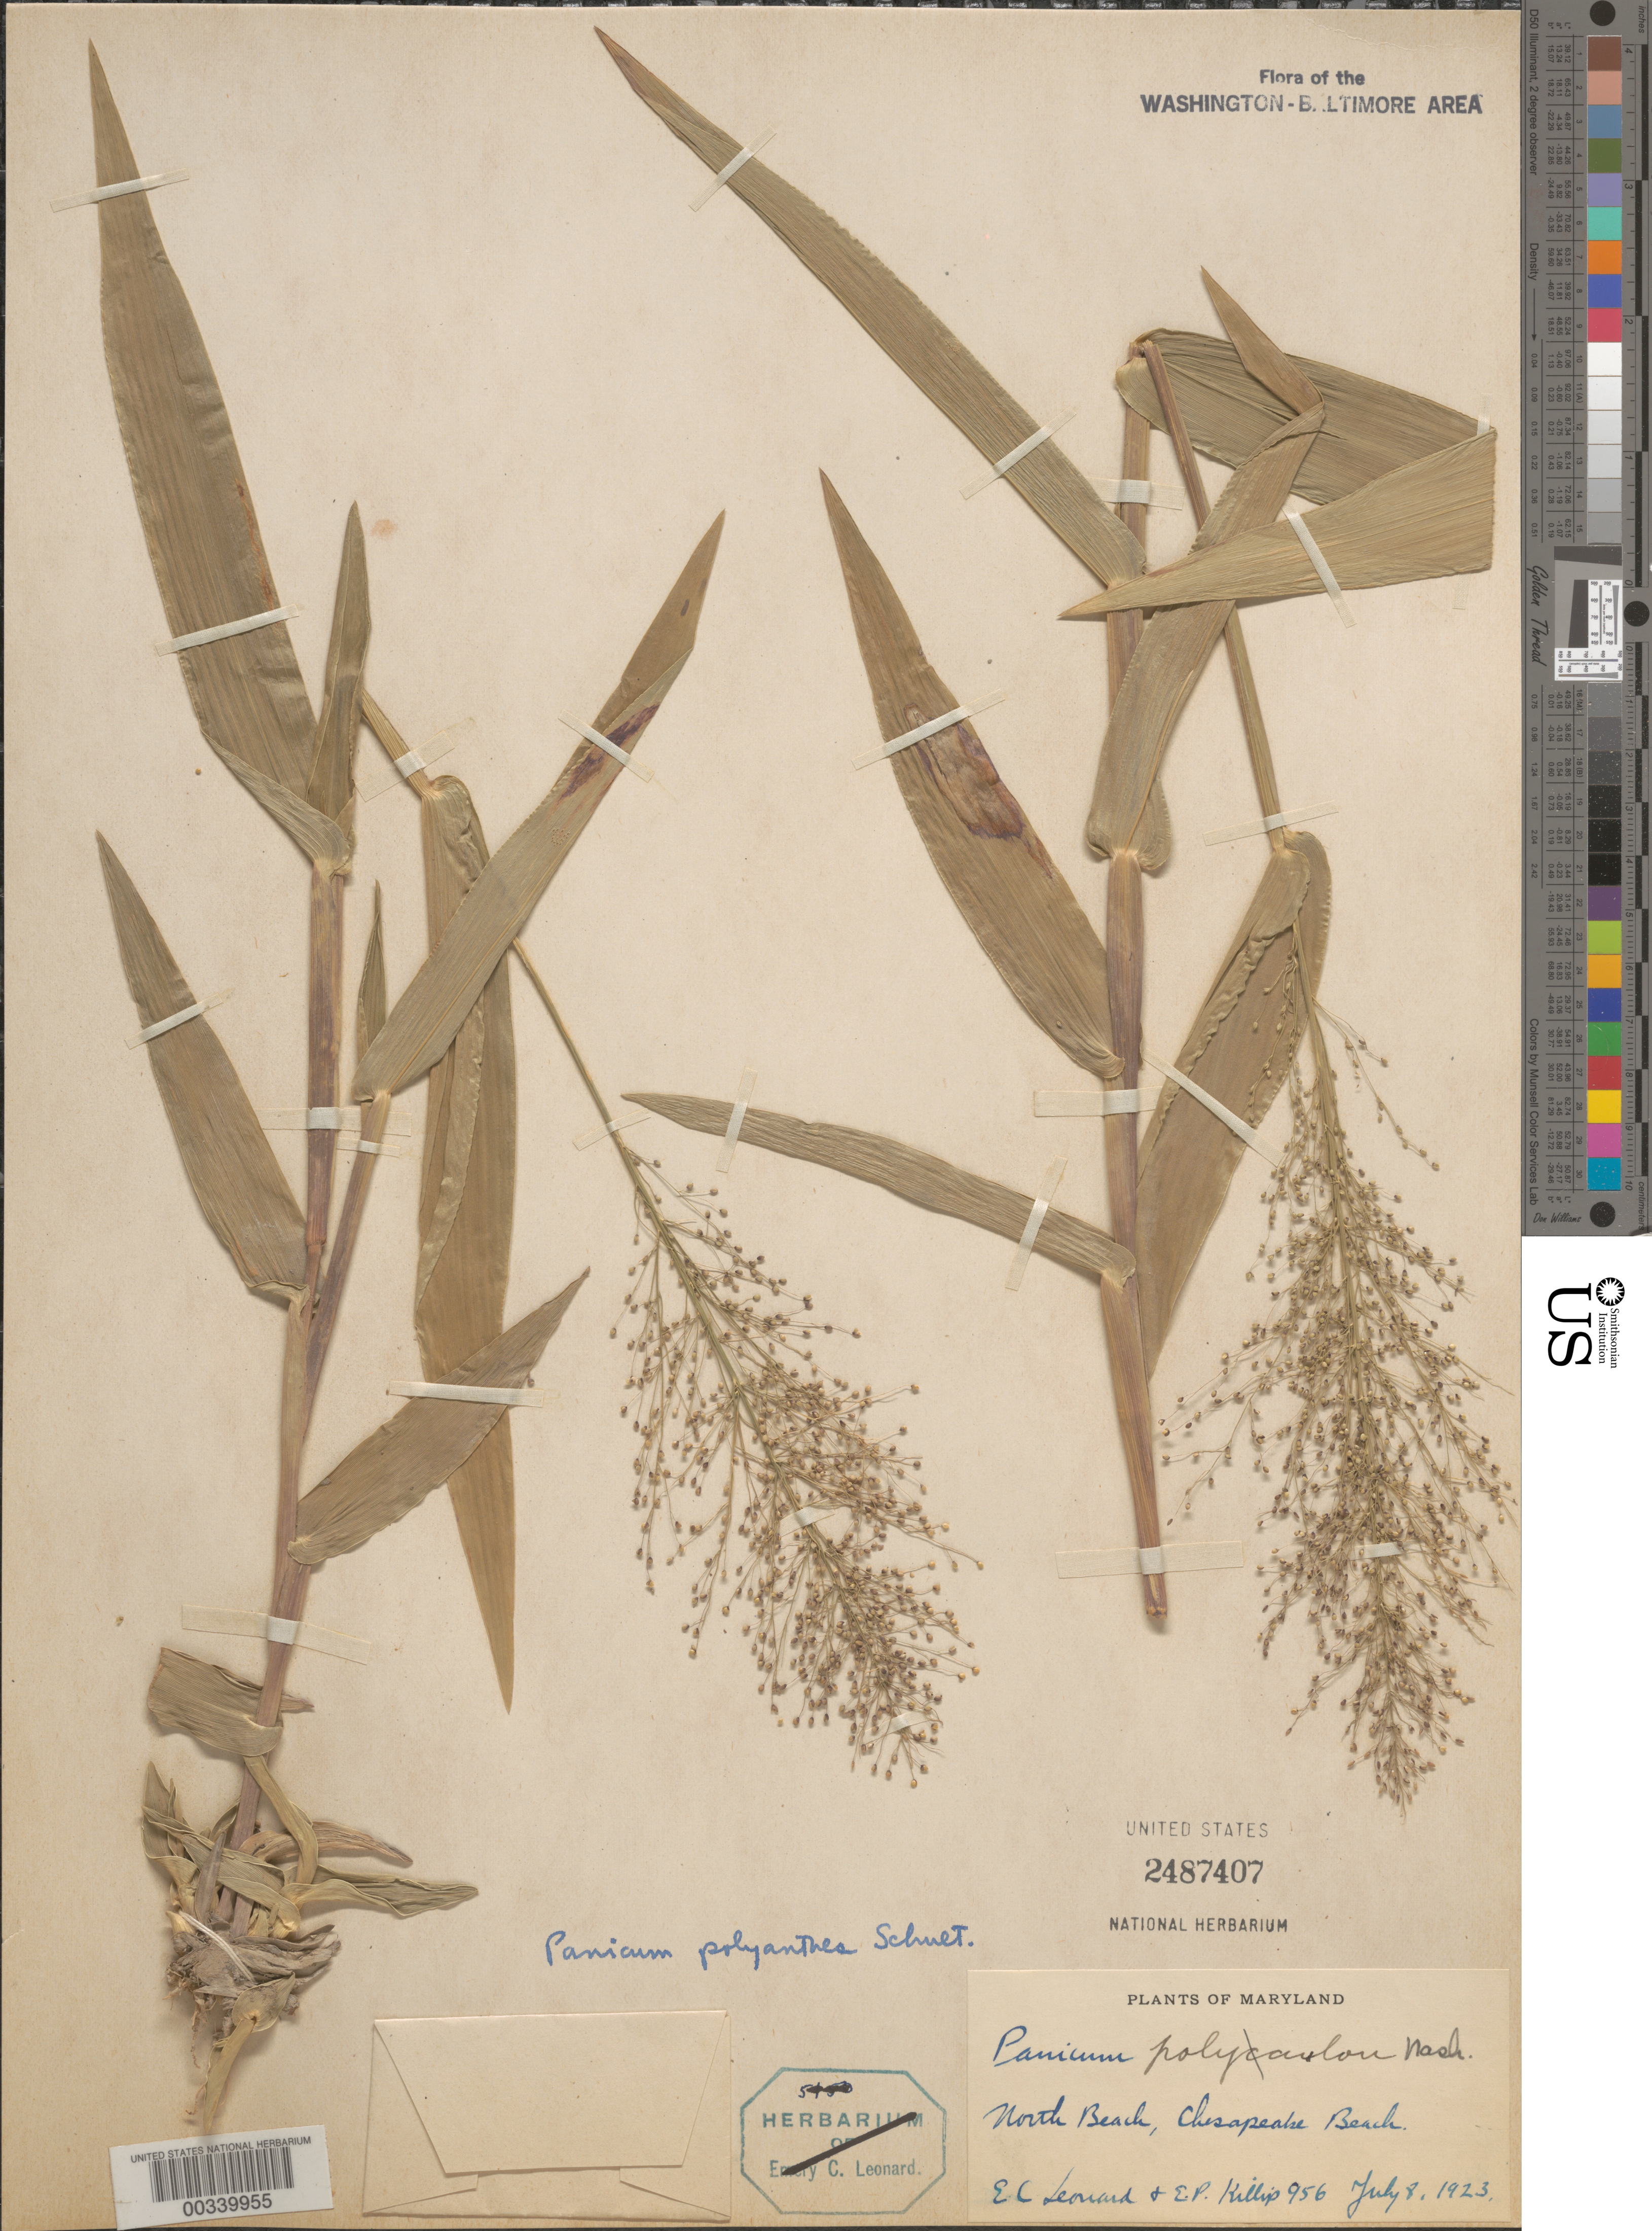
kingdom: Plantae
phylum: Tracheophyta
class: Liliopsida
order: Poales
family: Poaceae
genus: Dichanthelium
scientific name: Dichanthelium sphaerocarpon var. isophyllum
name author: (Scribn.) Gould & C.A. Clark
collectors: E. C. Leonard & E. P. Killip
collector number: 956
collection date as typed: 08 Jul 1923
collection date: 1923-07-08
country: United States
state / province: Maryland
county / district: Calvert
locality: North Beach, Chesapeake Beach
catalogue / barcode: US 2487407